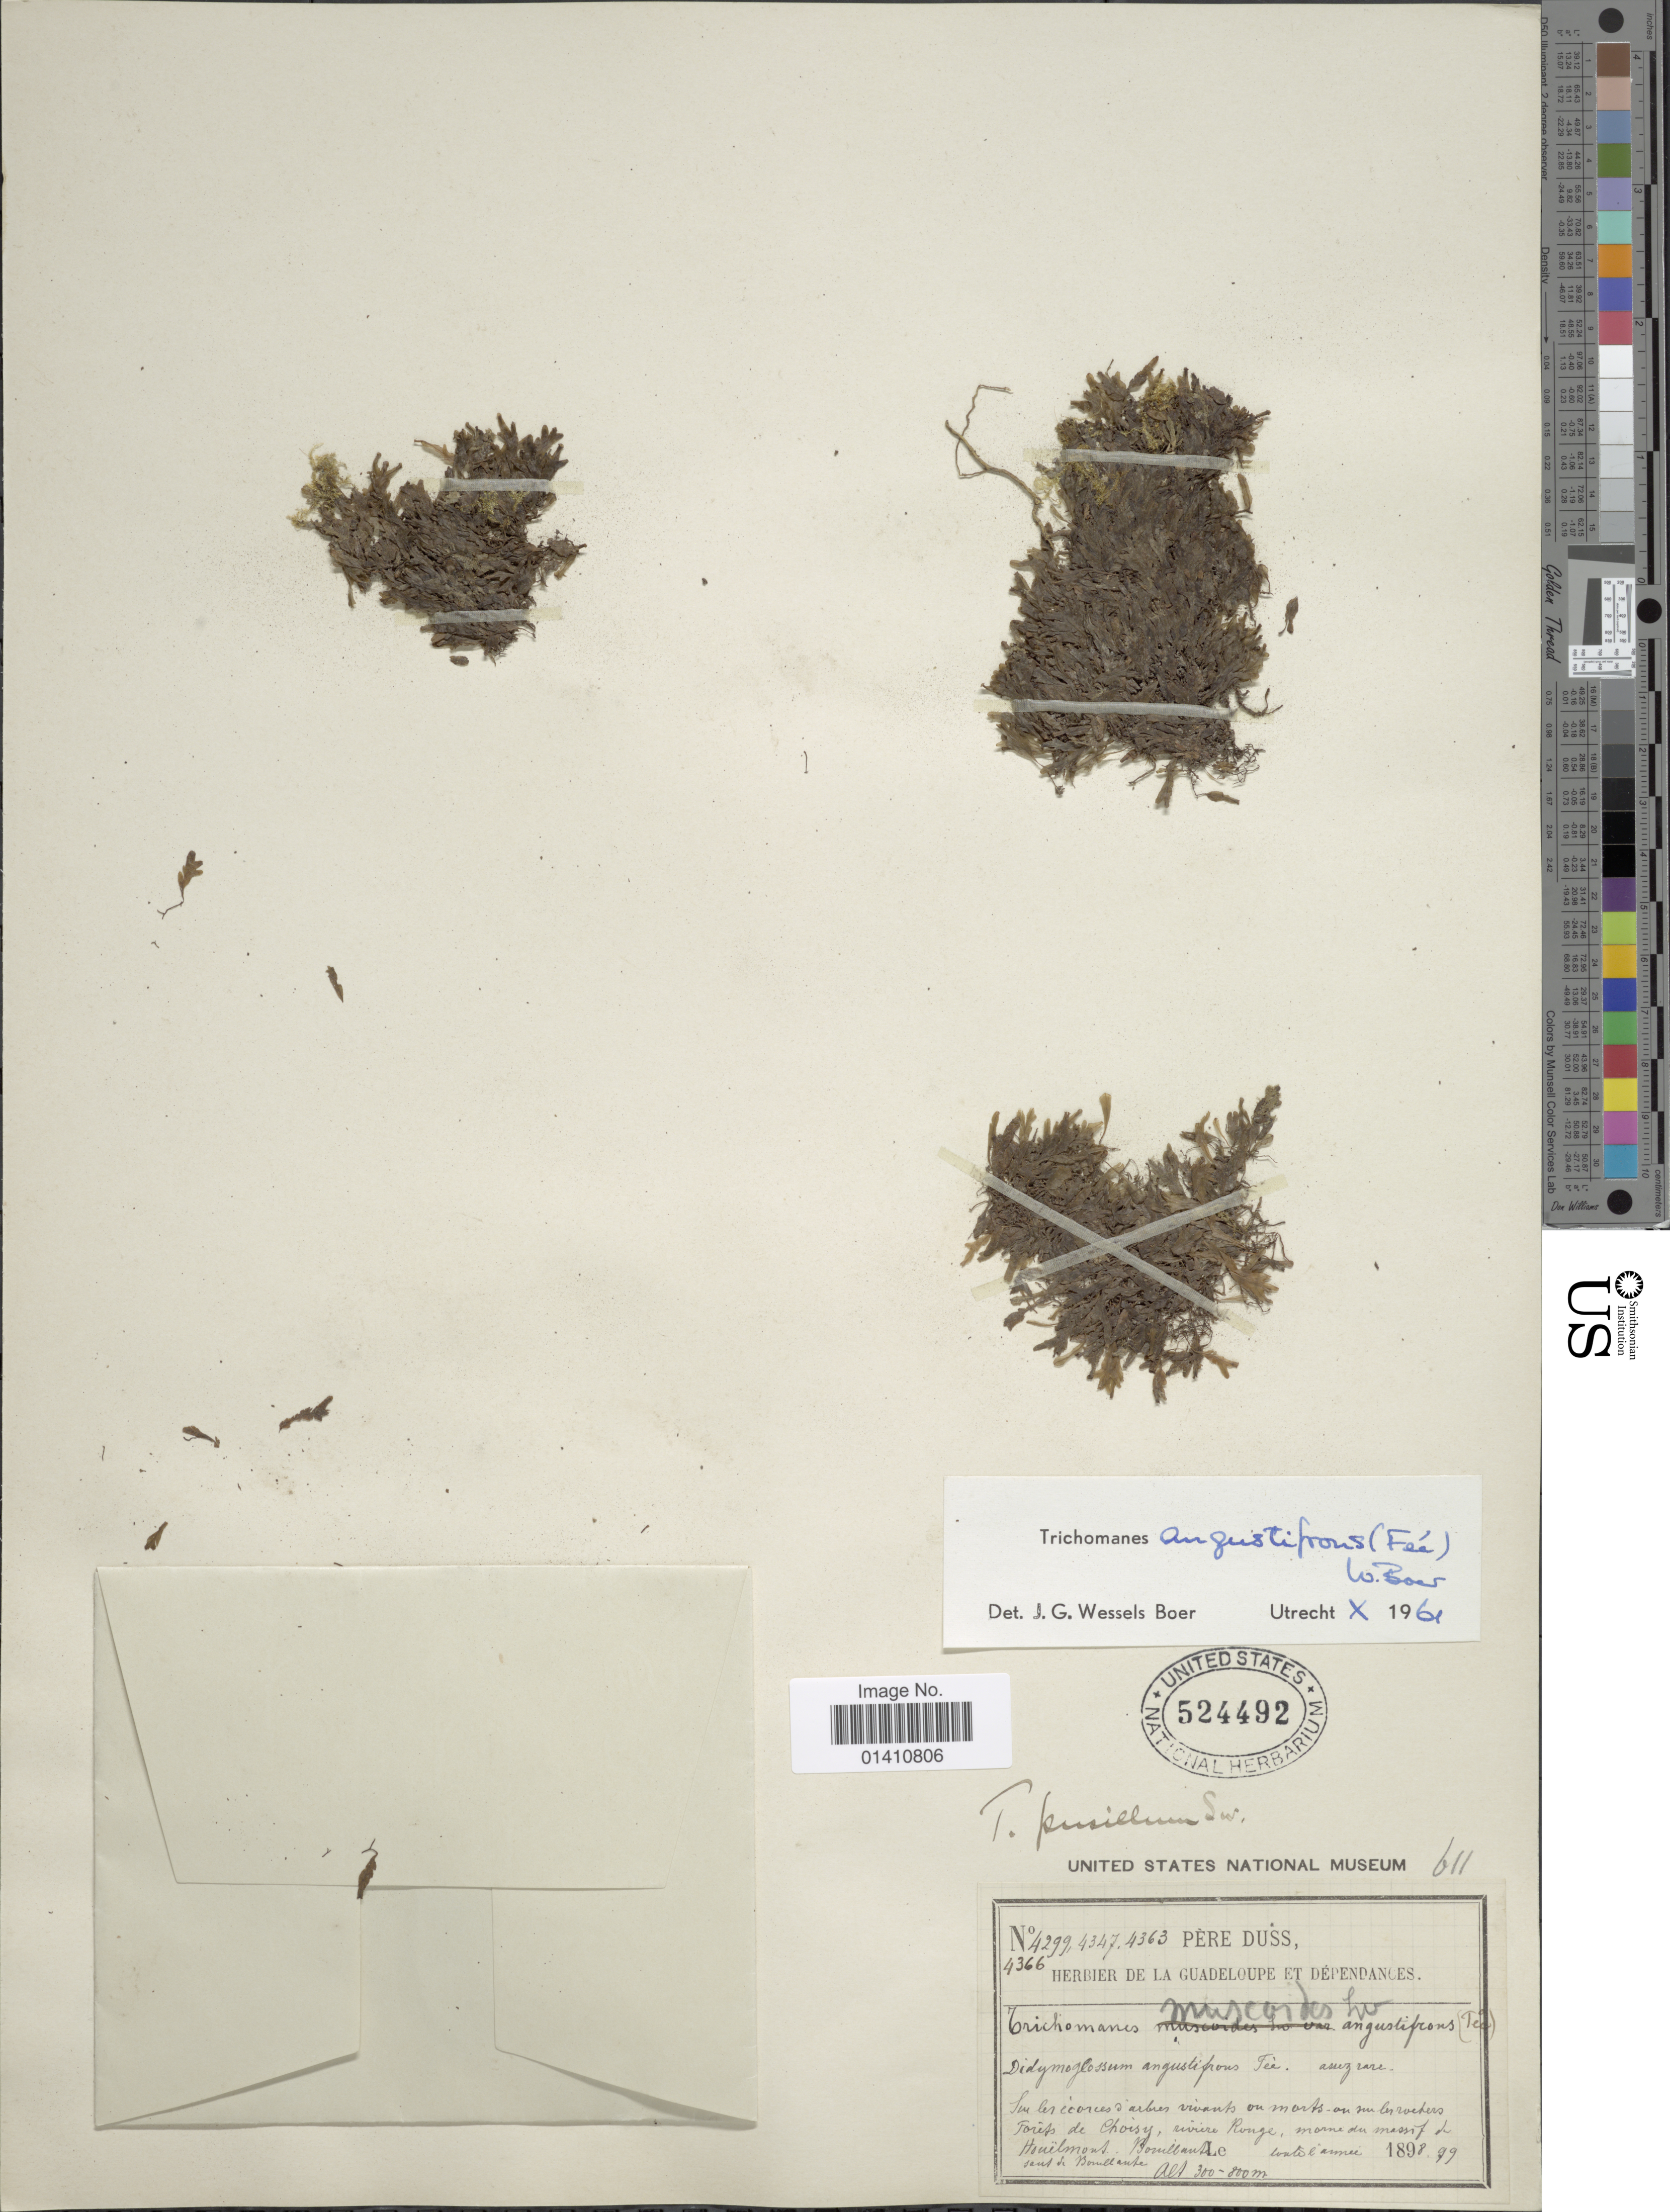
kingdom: Plantae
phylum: Tracheophyta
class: Polypodiopsida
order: Hymenophyllales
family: Hymenophyllaceae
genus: Didymoglossum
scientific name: Didymoglossum angustifrons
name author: Fée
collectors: Père Duss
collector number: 4299/4347/4363/4366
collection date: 1898/1899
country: Guadeloupe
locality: Forets de Choisy, Rivière Rouge, morne du massif du Houëlmont. Bouillante, Saut de Bouillante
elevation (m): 300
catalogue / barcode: US 524492